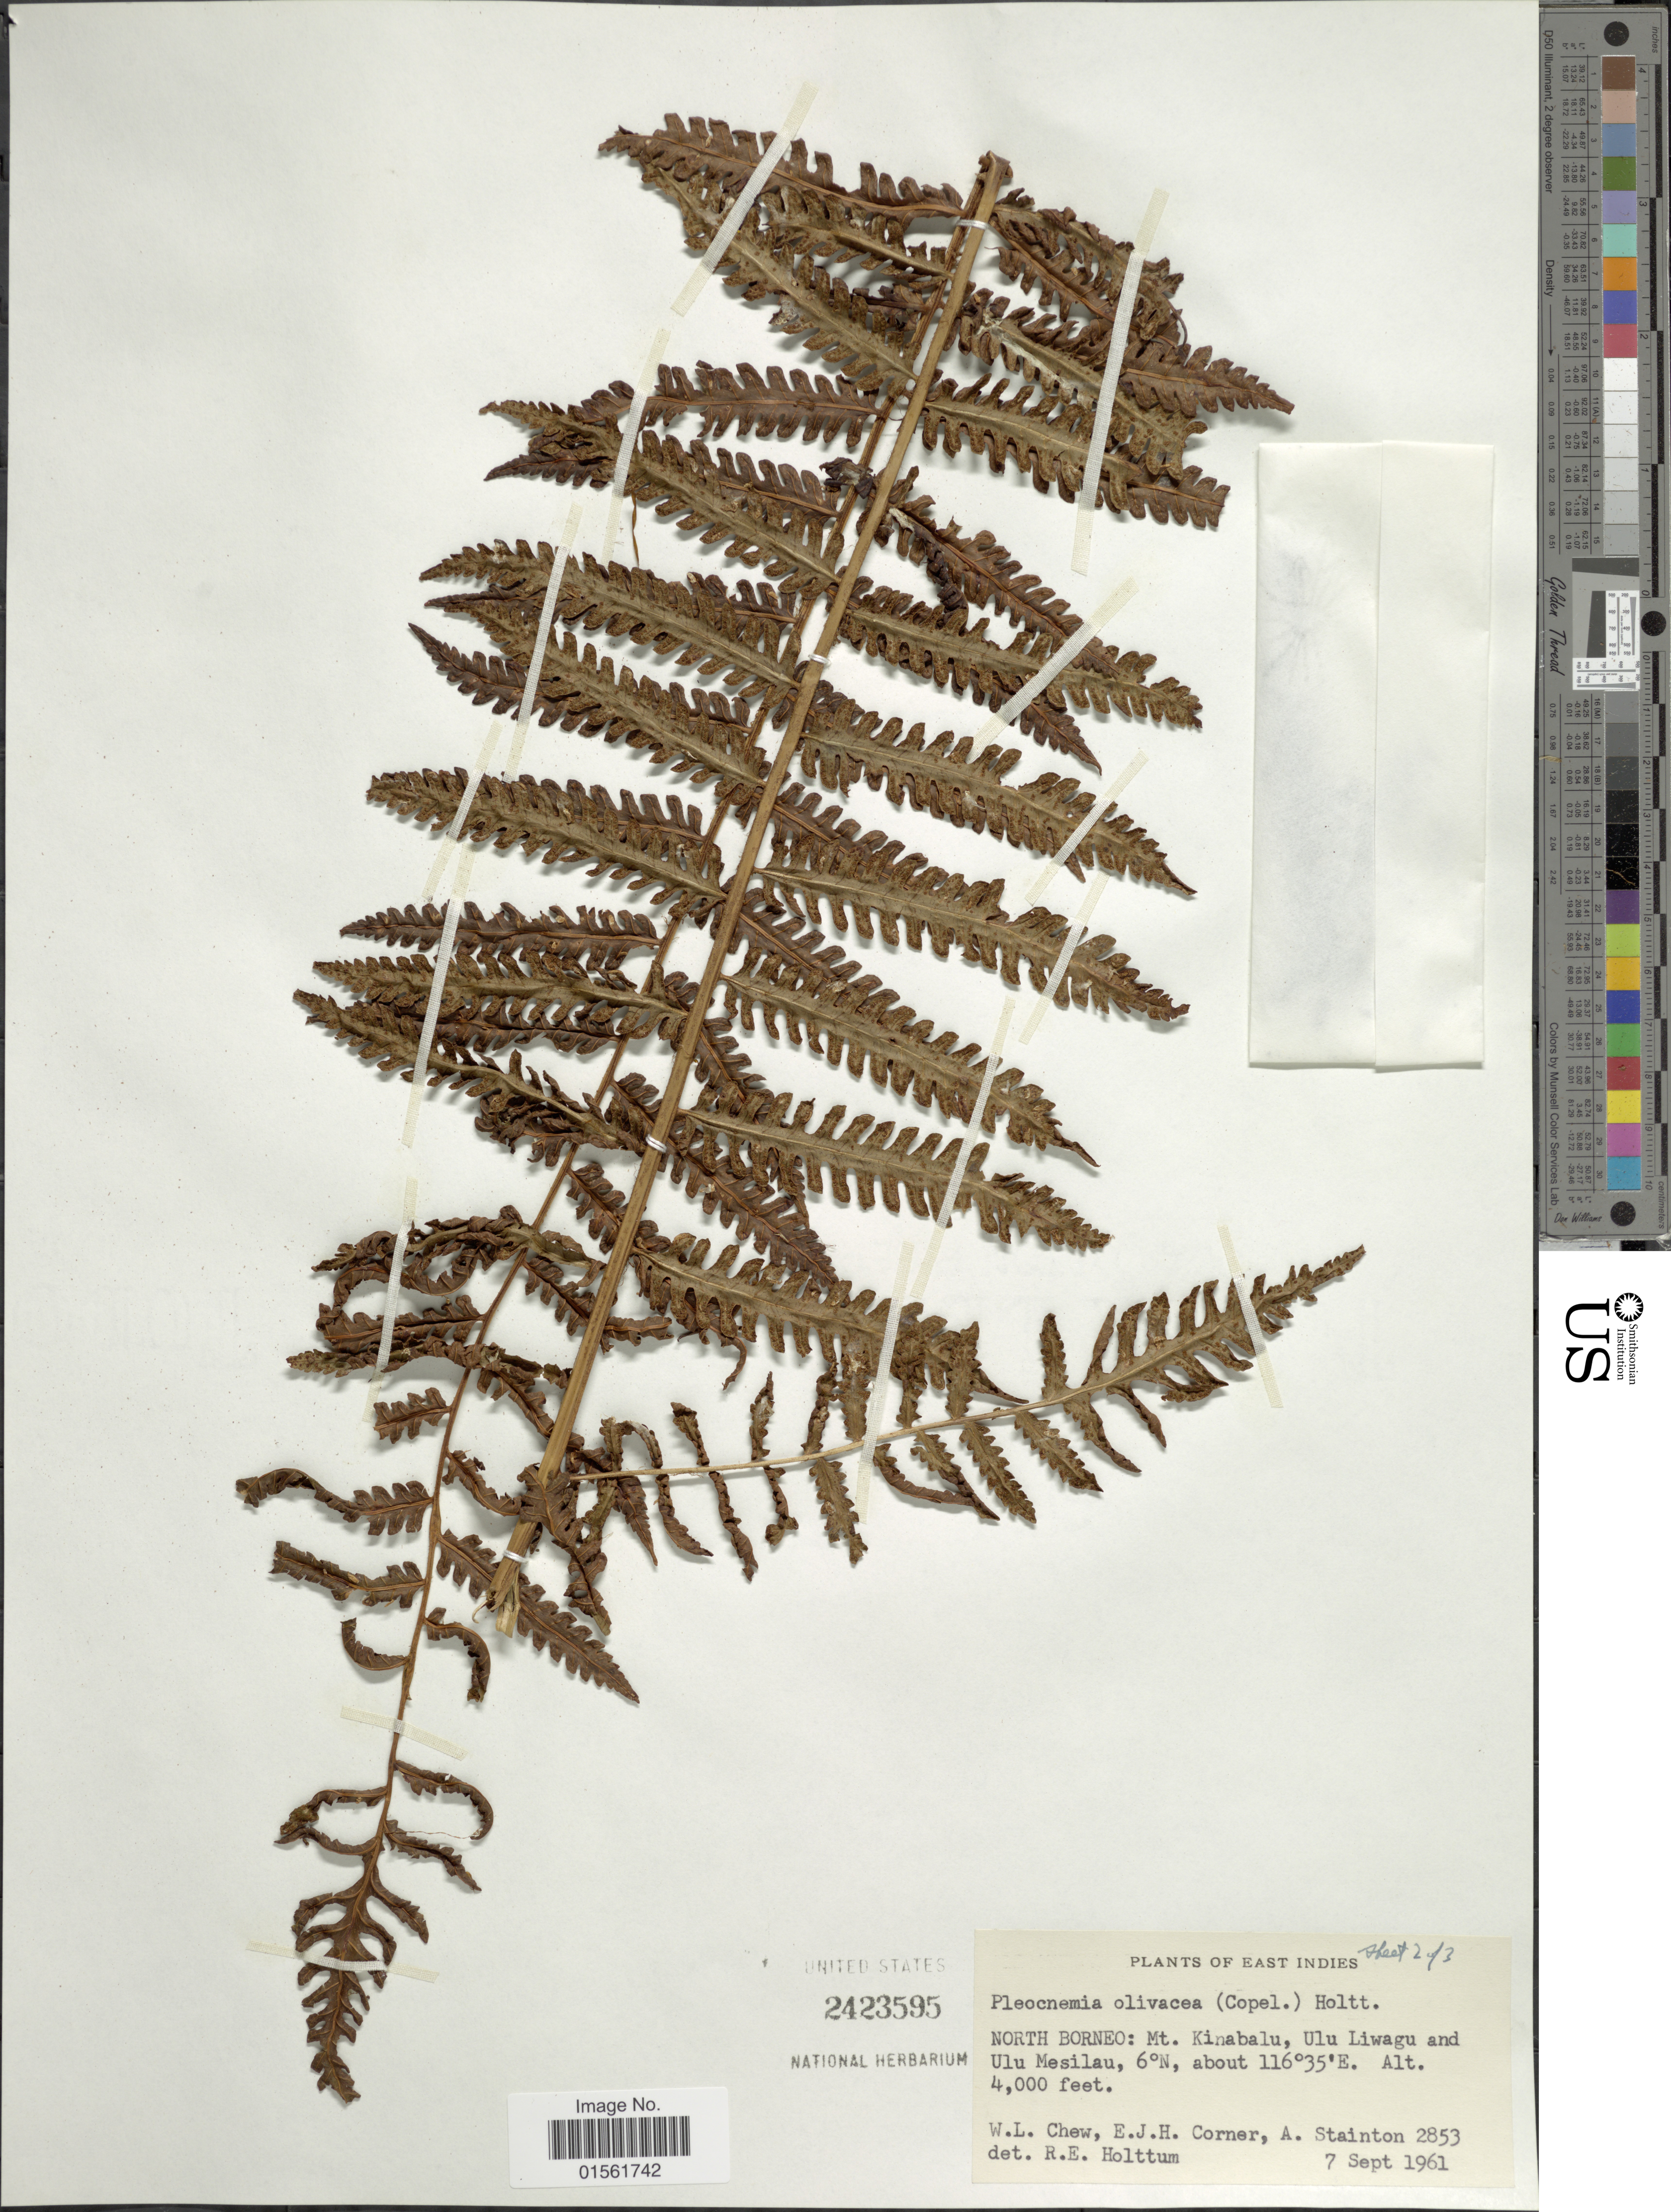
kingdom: Plantae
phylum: Tracheophyta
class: Polypodiopsida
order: Polypodiales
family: Dryopteridaceae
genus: Pleocnemia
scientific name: Pleocnemia olivacea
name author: (Copel.) Holttum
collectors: W. Chew, E. Corner & A. Stainton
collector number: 2853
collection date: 1961-09-07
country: Malaysia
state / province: Sabah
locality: East Indies. North Borneo: Mt. Kinabalu; Ulu Liwagu and Ulu Mesilau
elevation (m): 1219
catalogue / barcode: US 2423595